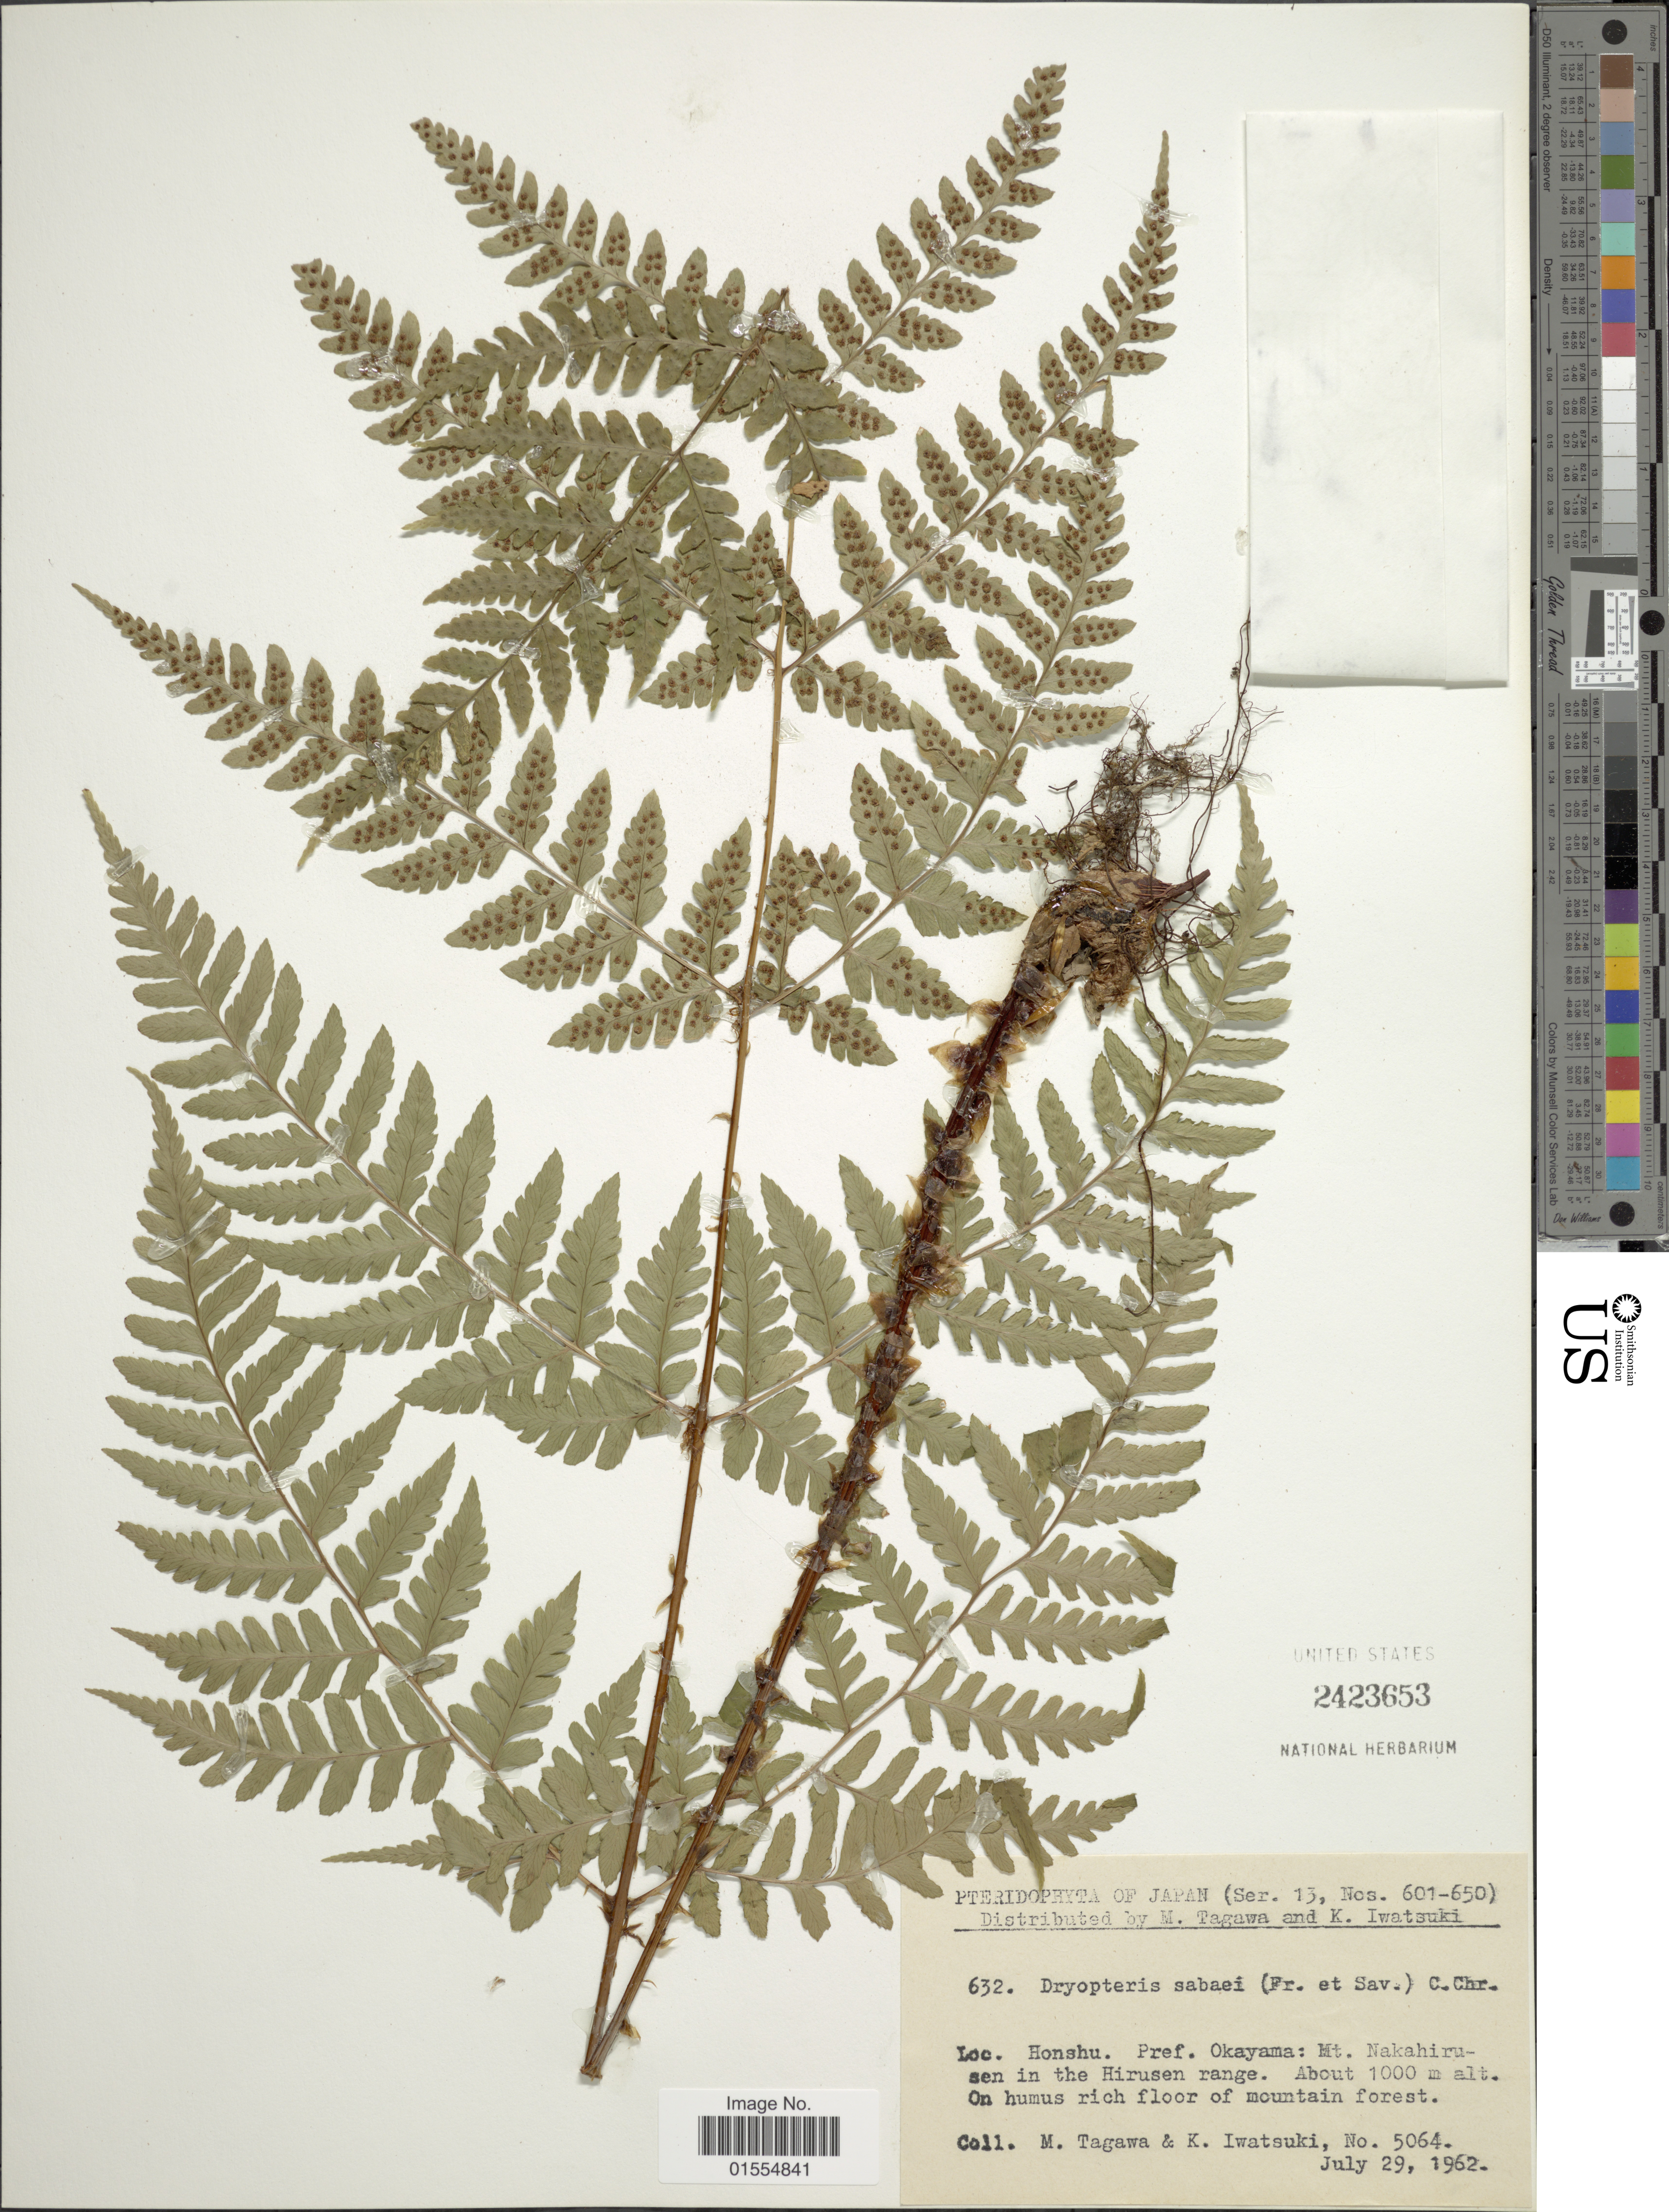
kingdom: Plantae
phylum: Tracheophyta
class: Polypodiopsida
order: Polypodiales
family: Dryopteridaceae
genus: Dryopteris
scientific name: Dryopteris sabaei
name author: (Franch. & Sav.) C. Chr.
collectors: M. Tagawa & K. Iwatsuki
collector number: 632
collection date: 1962-07-29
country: Japan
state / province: Okayama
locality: Honshu, Pref. Okayama: Mt. Nakahirusen in the Hirusen range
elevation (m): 1000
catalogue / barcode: US 2423653